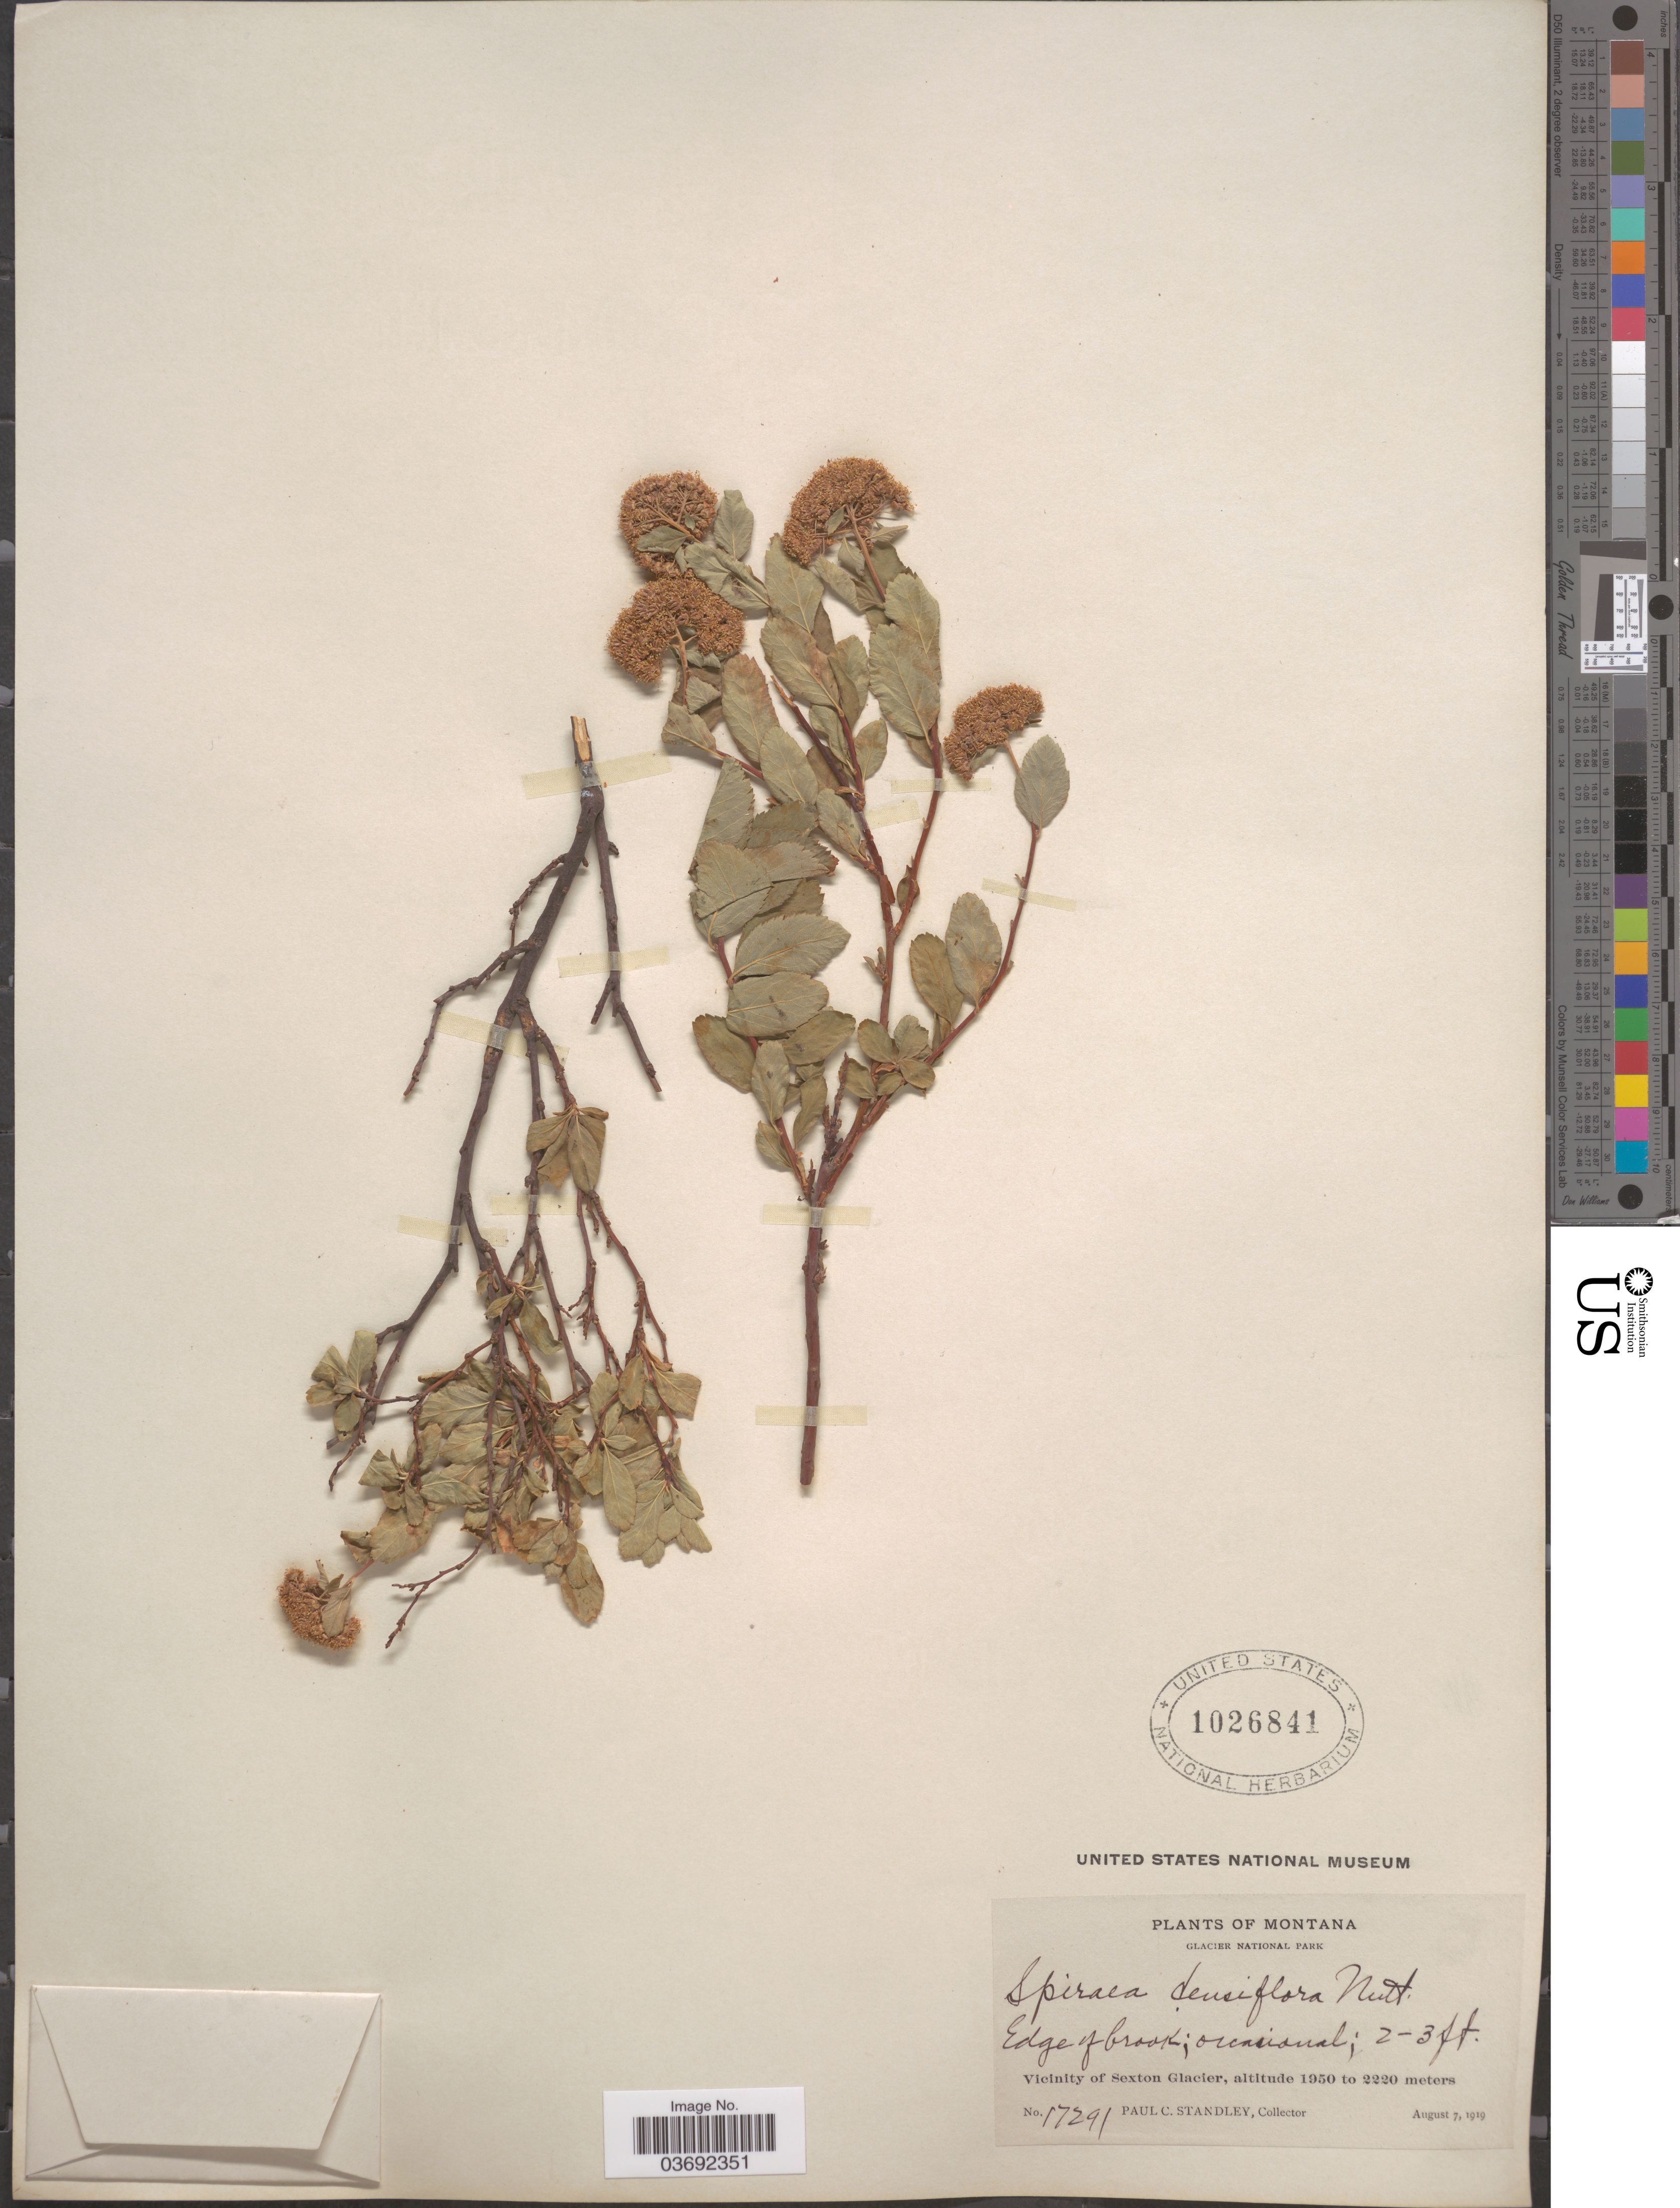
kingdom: Plantae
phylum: Tracheophyta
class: Magnoliopsida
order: Rosales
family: Rosaceae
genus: Spiraea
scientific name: Spiraea densiflora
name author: Nutt. ex Greenm.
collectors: P. C. Standley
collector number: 17291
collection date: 1919-08-07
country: United States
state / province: Montana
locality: Glacier National Park. Vicinity of Sexton Glacier.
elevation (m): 1950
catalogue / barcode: US 1026841